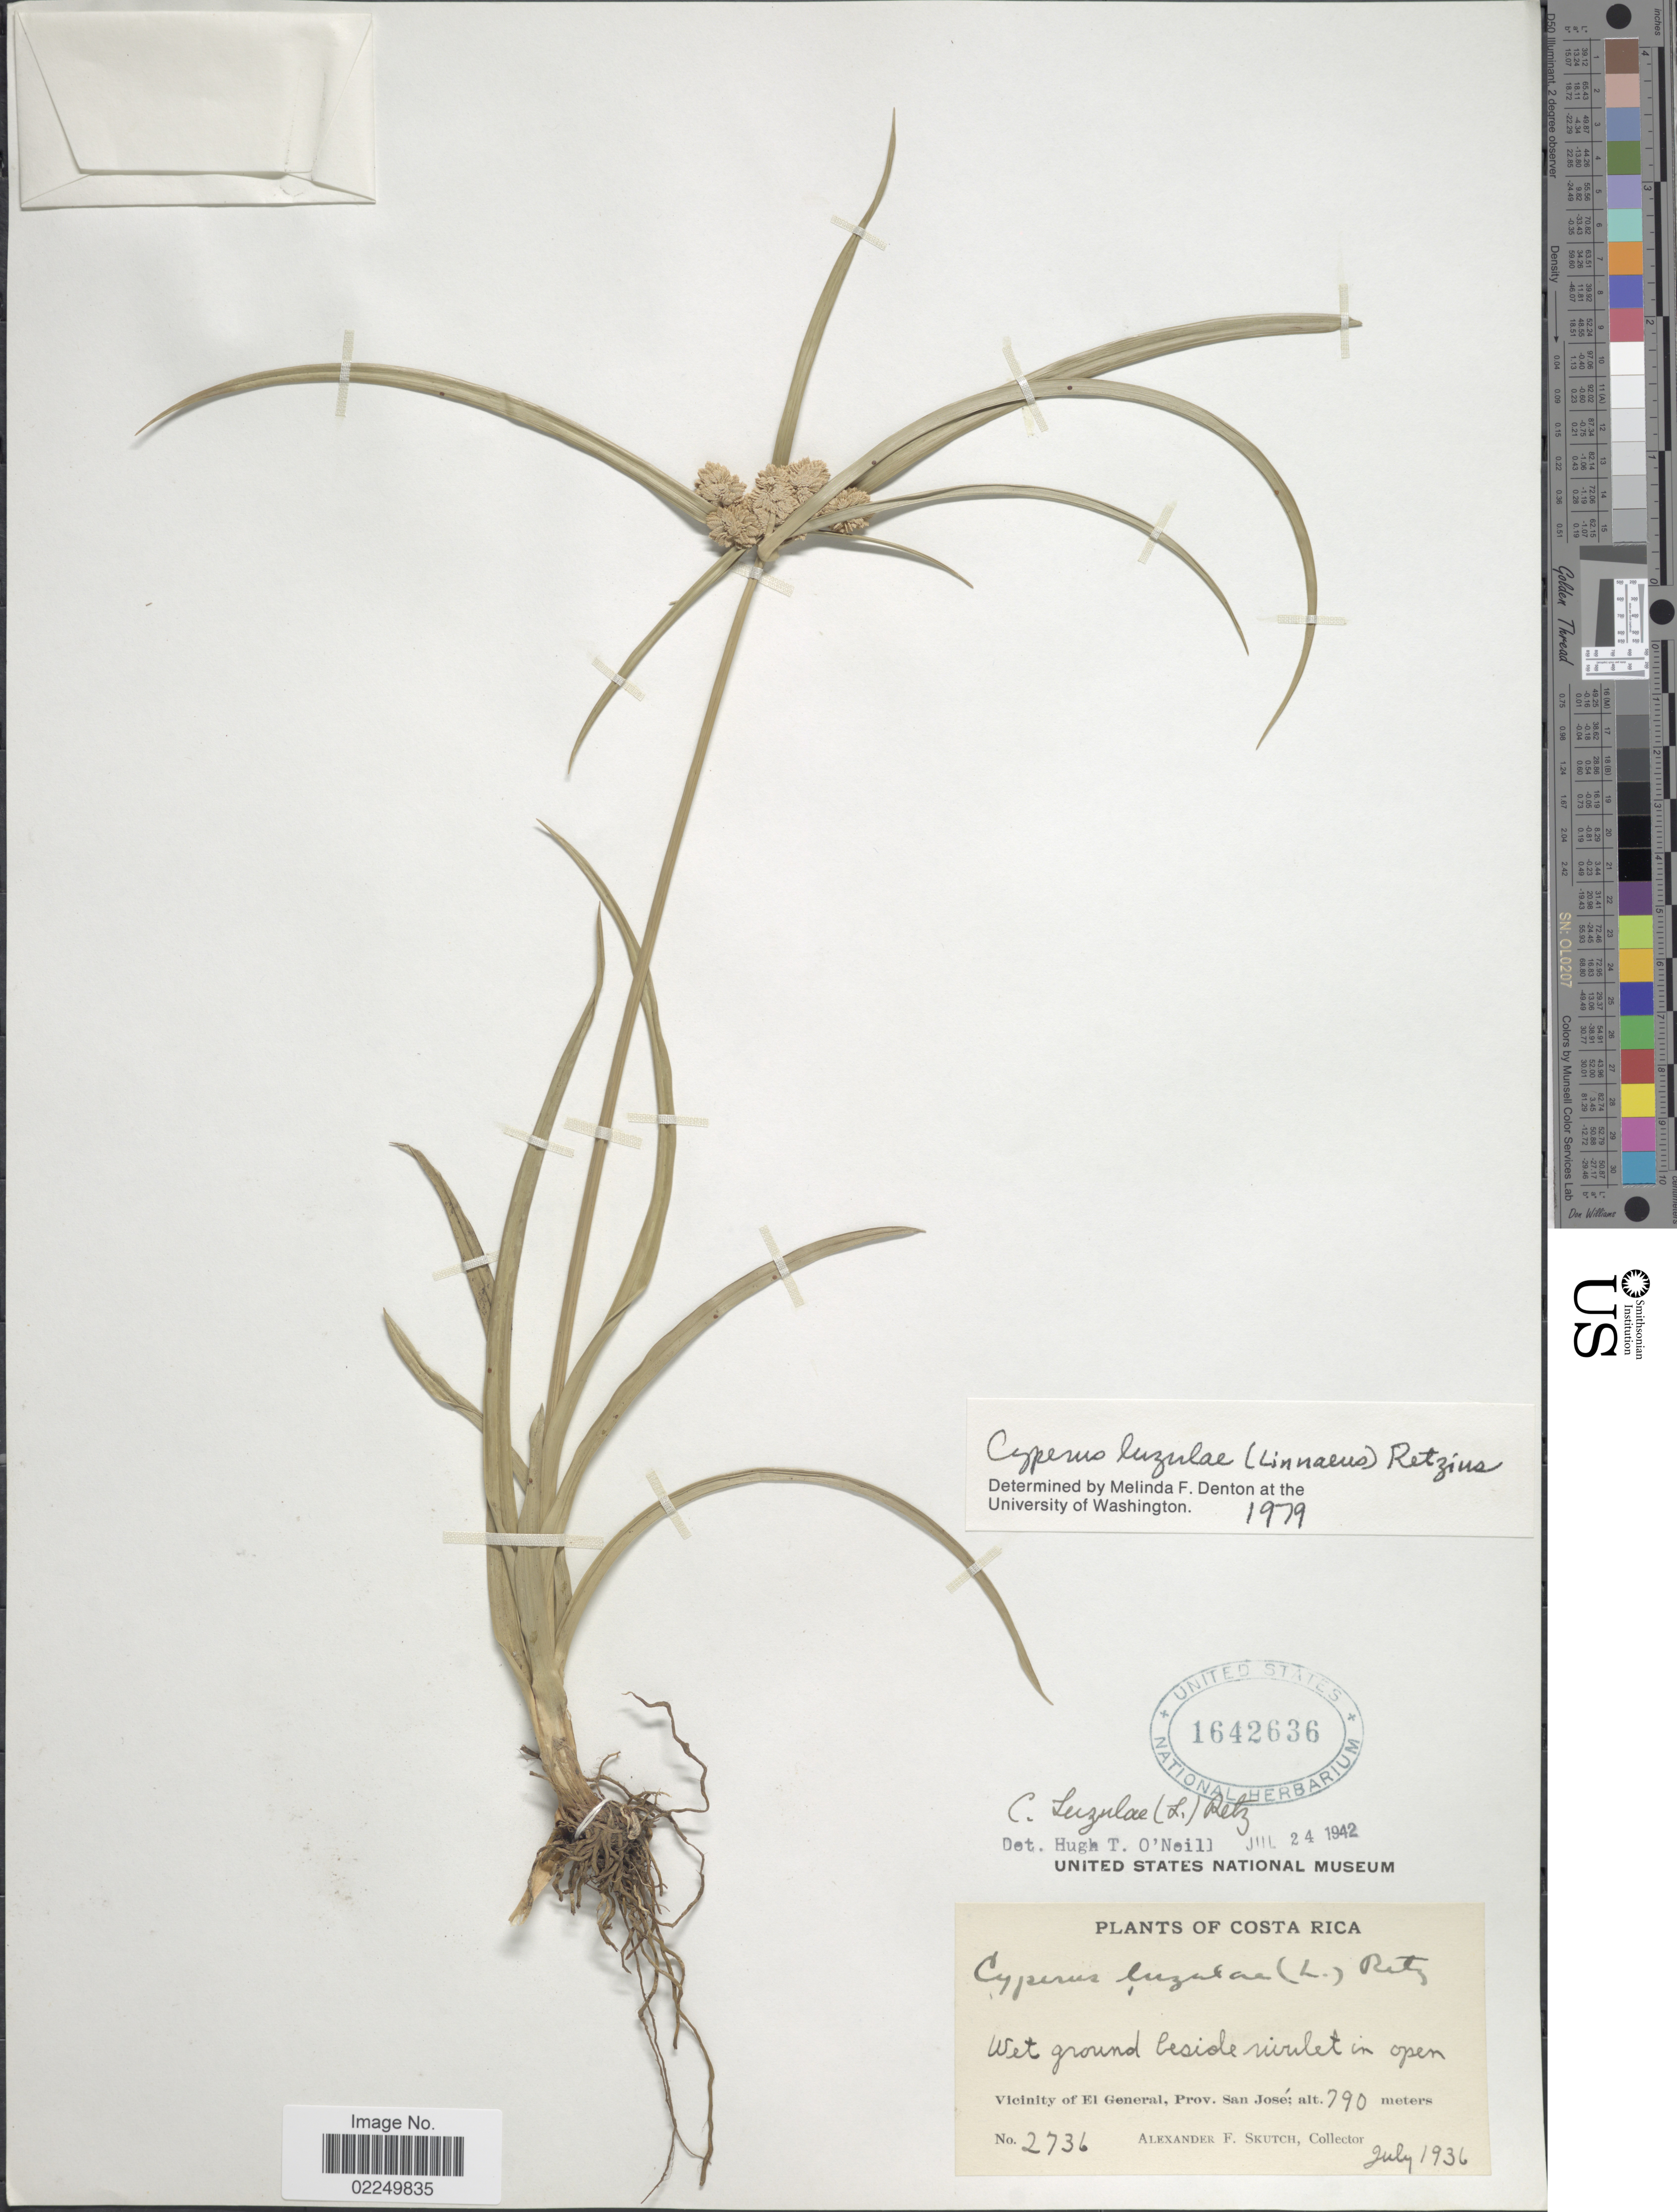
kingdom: Plantae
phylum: Tracheophyta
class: Liliopsida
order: Poales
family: Cyperaceae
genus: Cyperus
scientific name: Cyperus luzulae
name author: (L.) Rottb. ex Retz.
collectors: A. F. Skutch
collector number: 2736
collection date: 1936-07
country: Costa Rica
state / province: San José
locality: Vicinity of El General, Prov. San Jose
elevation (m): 790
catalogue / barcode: US 1642636